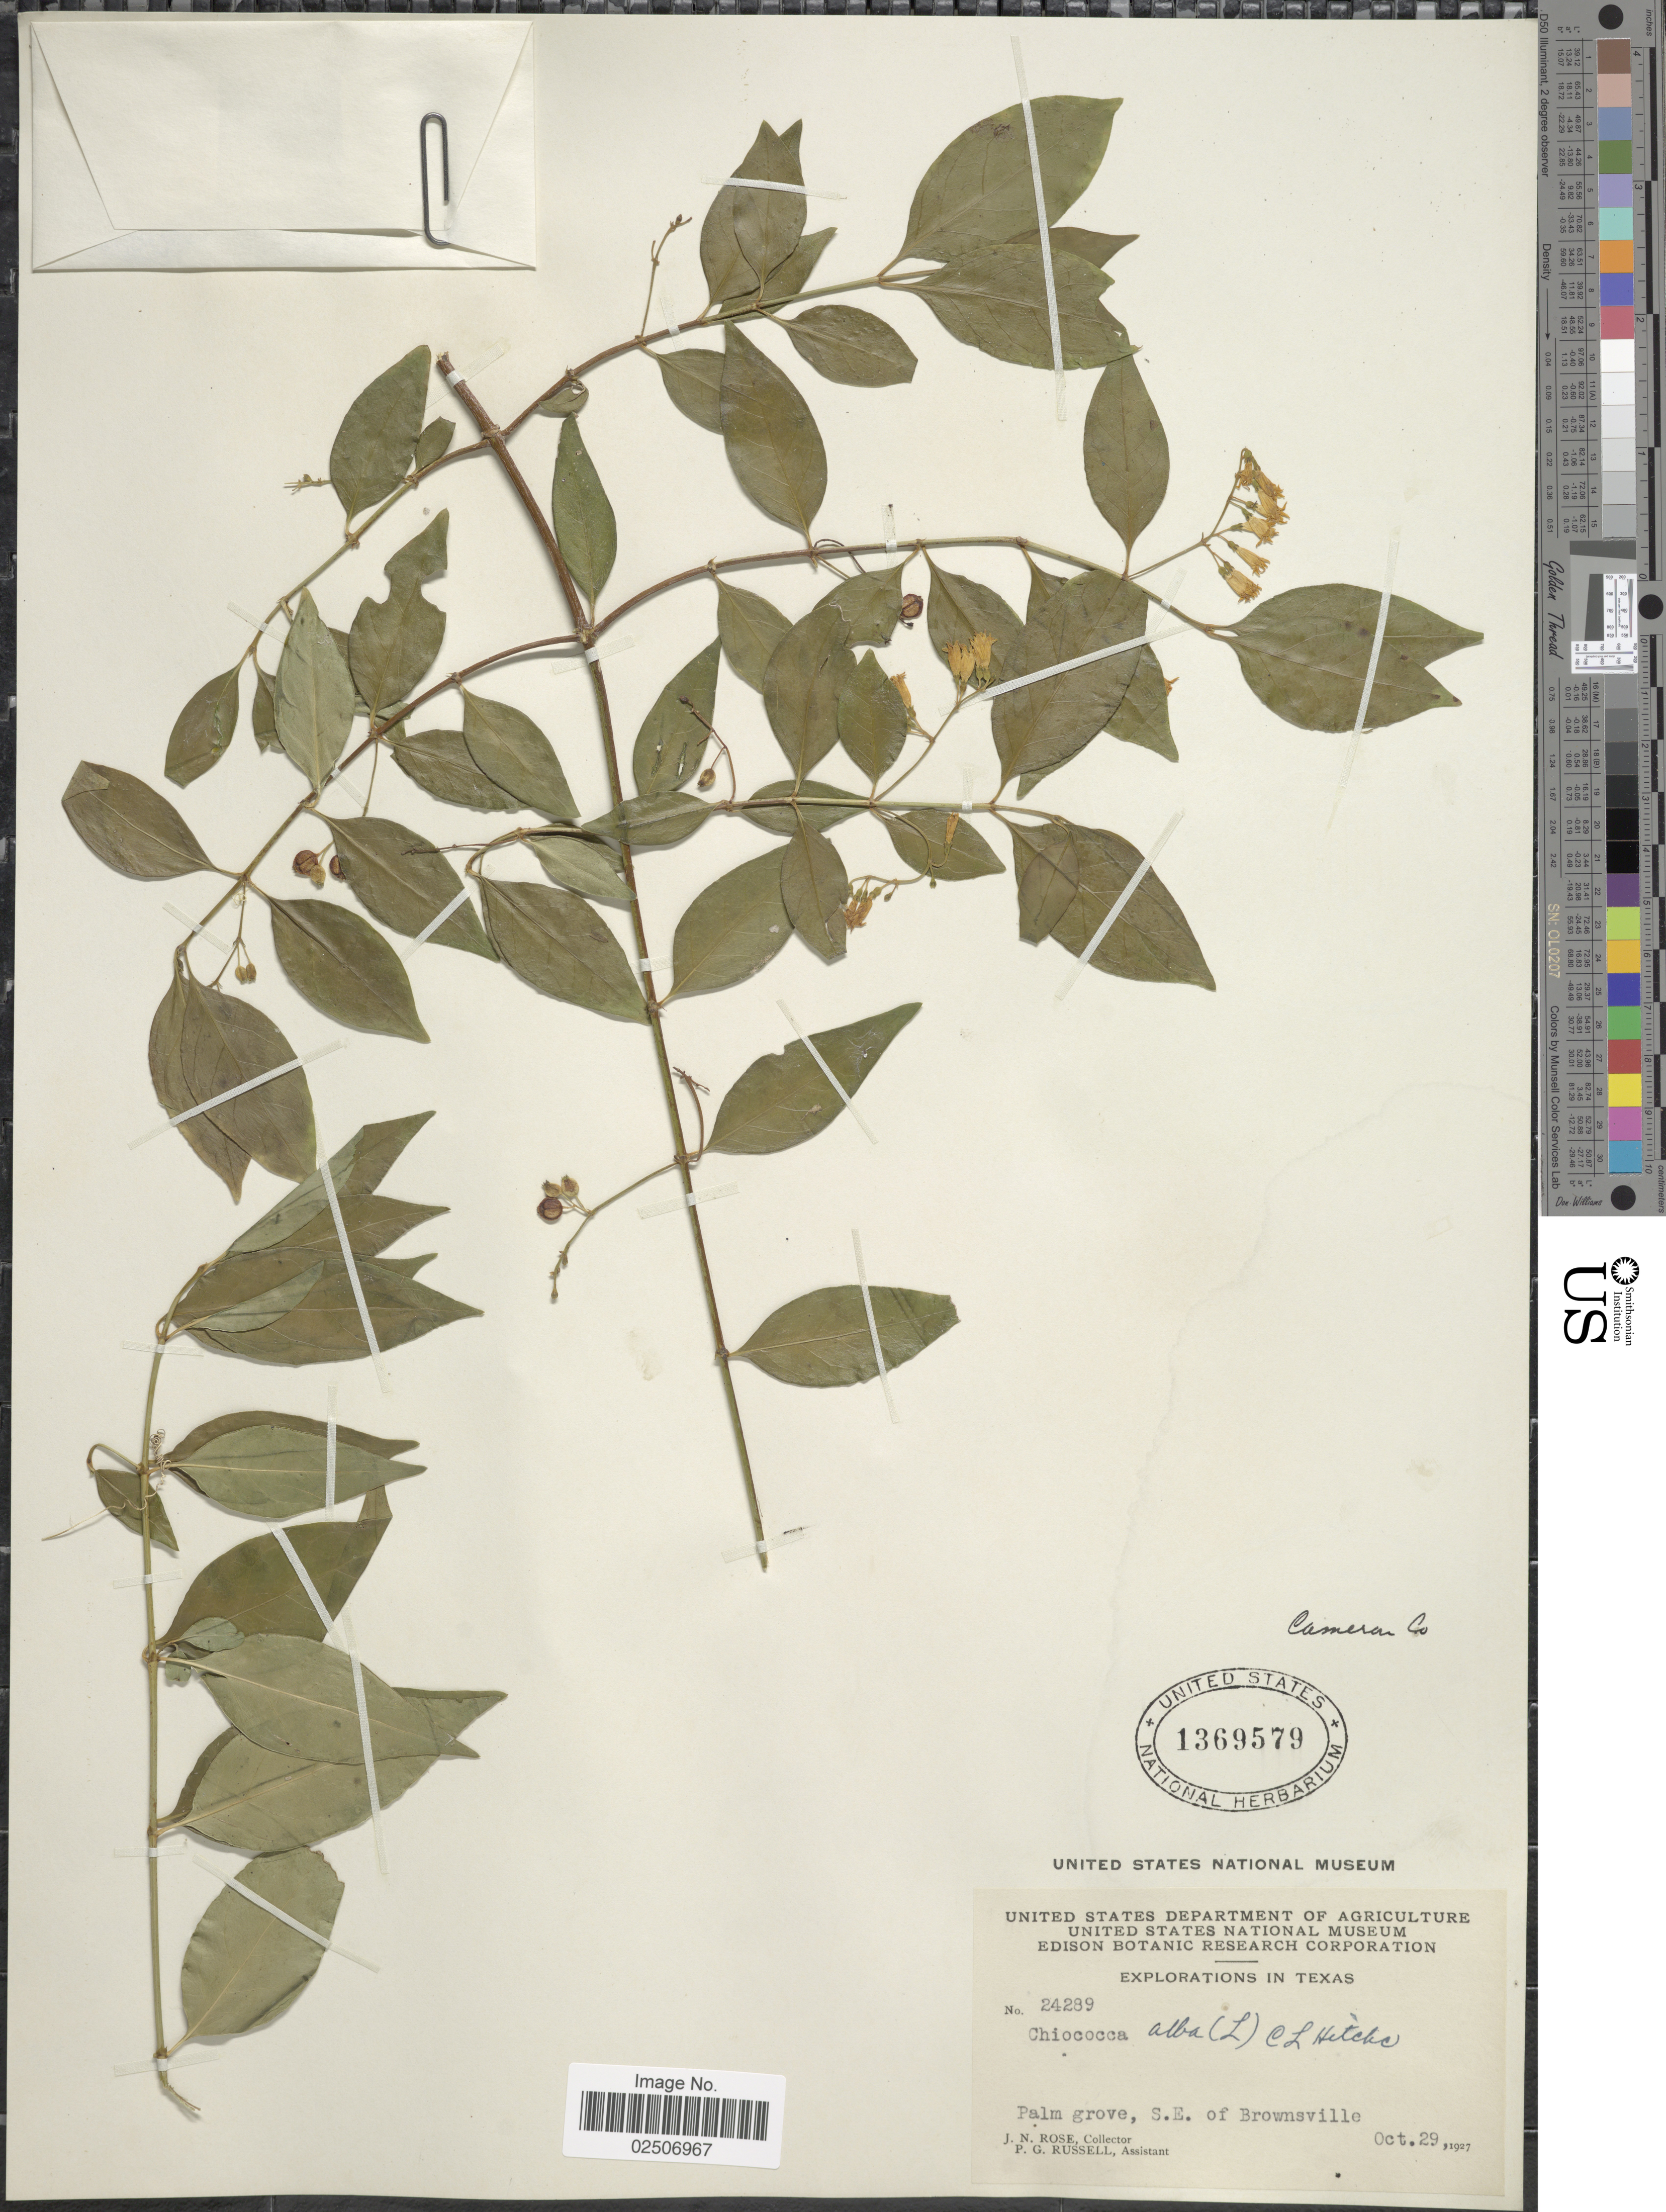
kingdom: Plantae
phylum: Tracheophyta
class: Magnoliopsida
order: Gentianales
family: Rubiaceae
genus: Chiococca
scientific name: Chiococca alba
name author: (L.) Hitchc.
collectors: J. N. Rose & P. G. Russell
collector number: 24289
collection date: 1927-10-29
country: United States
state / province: Texas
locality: Palm grove, S.E. of Brownsville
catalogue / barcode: US 1369579